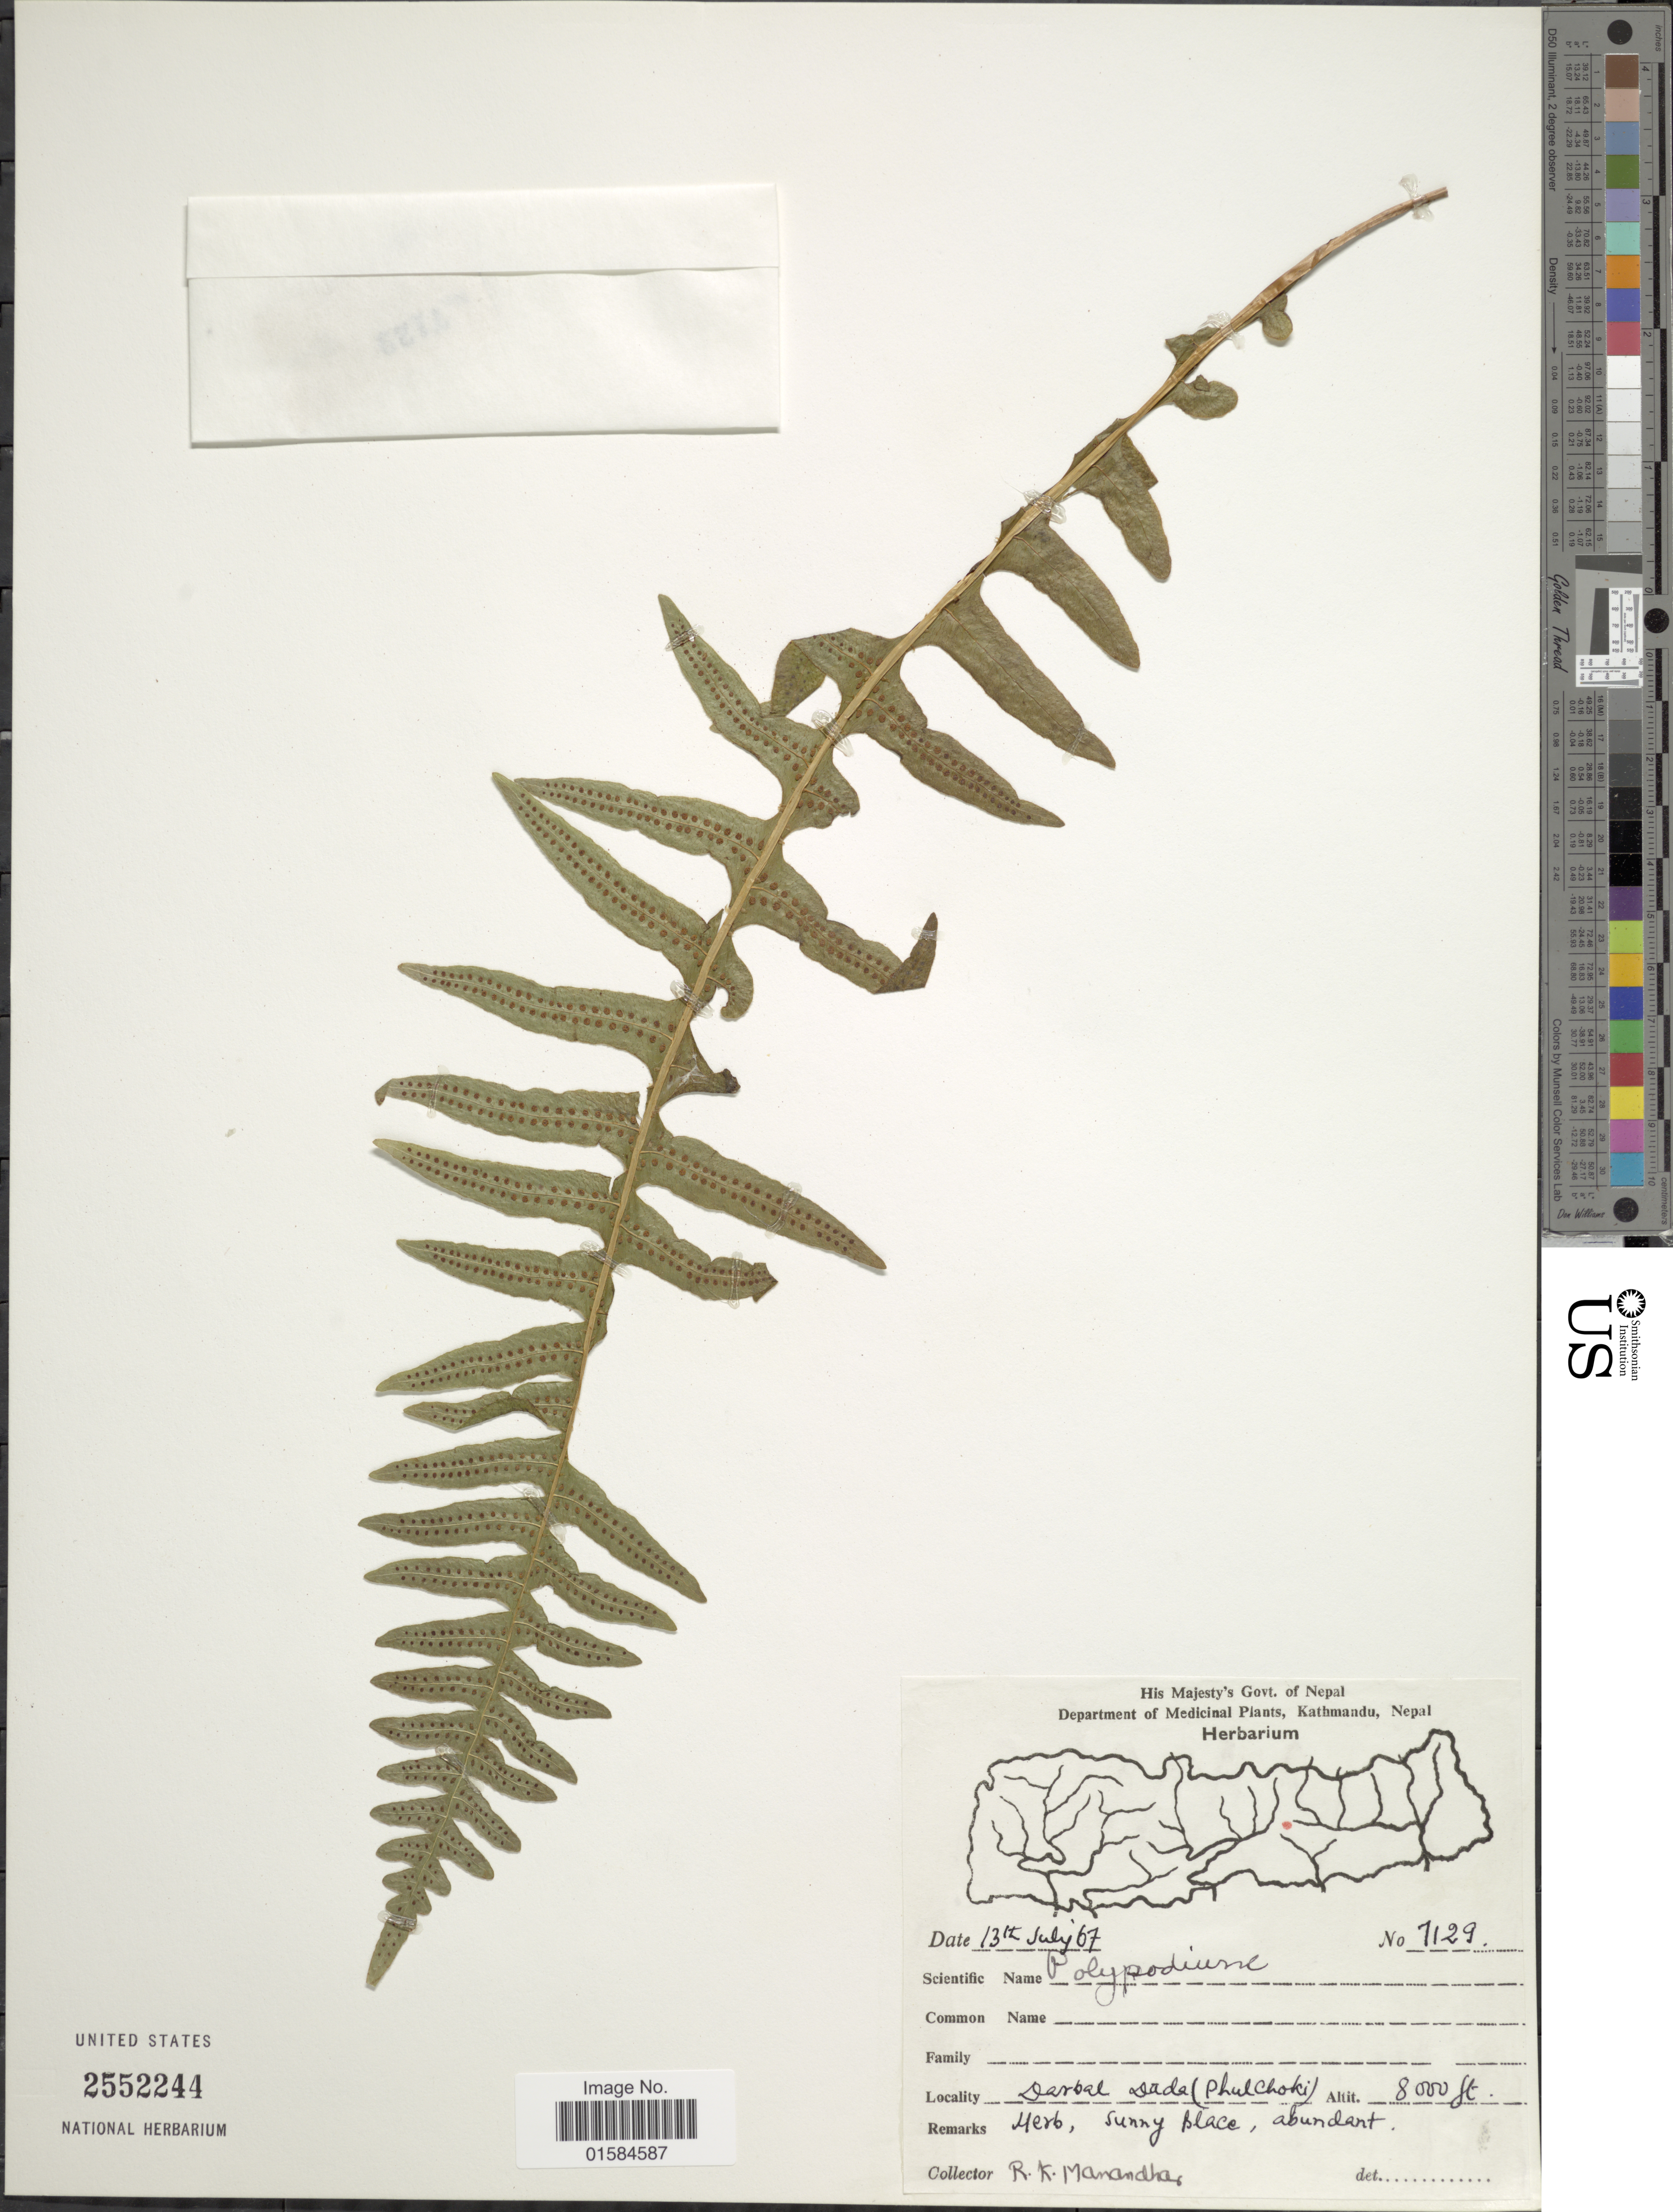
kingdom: Plantae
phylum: Tracheophyta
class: Polypodiopsida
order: Polypodiales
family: Polypodiaceae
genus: Goniophlebium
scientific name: Goniophlebium amoenum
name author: (Wall. ex Mett.) J. Sm.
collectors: R. Manandhar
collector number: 7129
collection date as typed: Transcribed d/m/y: 13/7/67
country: India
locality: Darbal Dade (Phul Choki)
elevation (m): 2438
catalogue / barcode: US 2552244